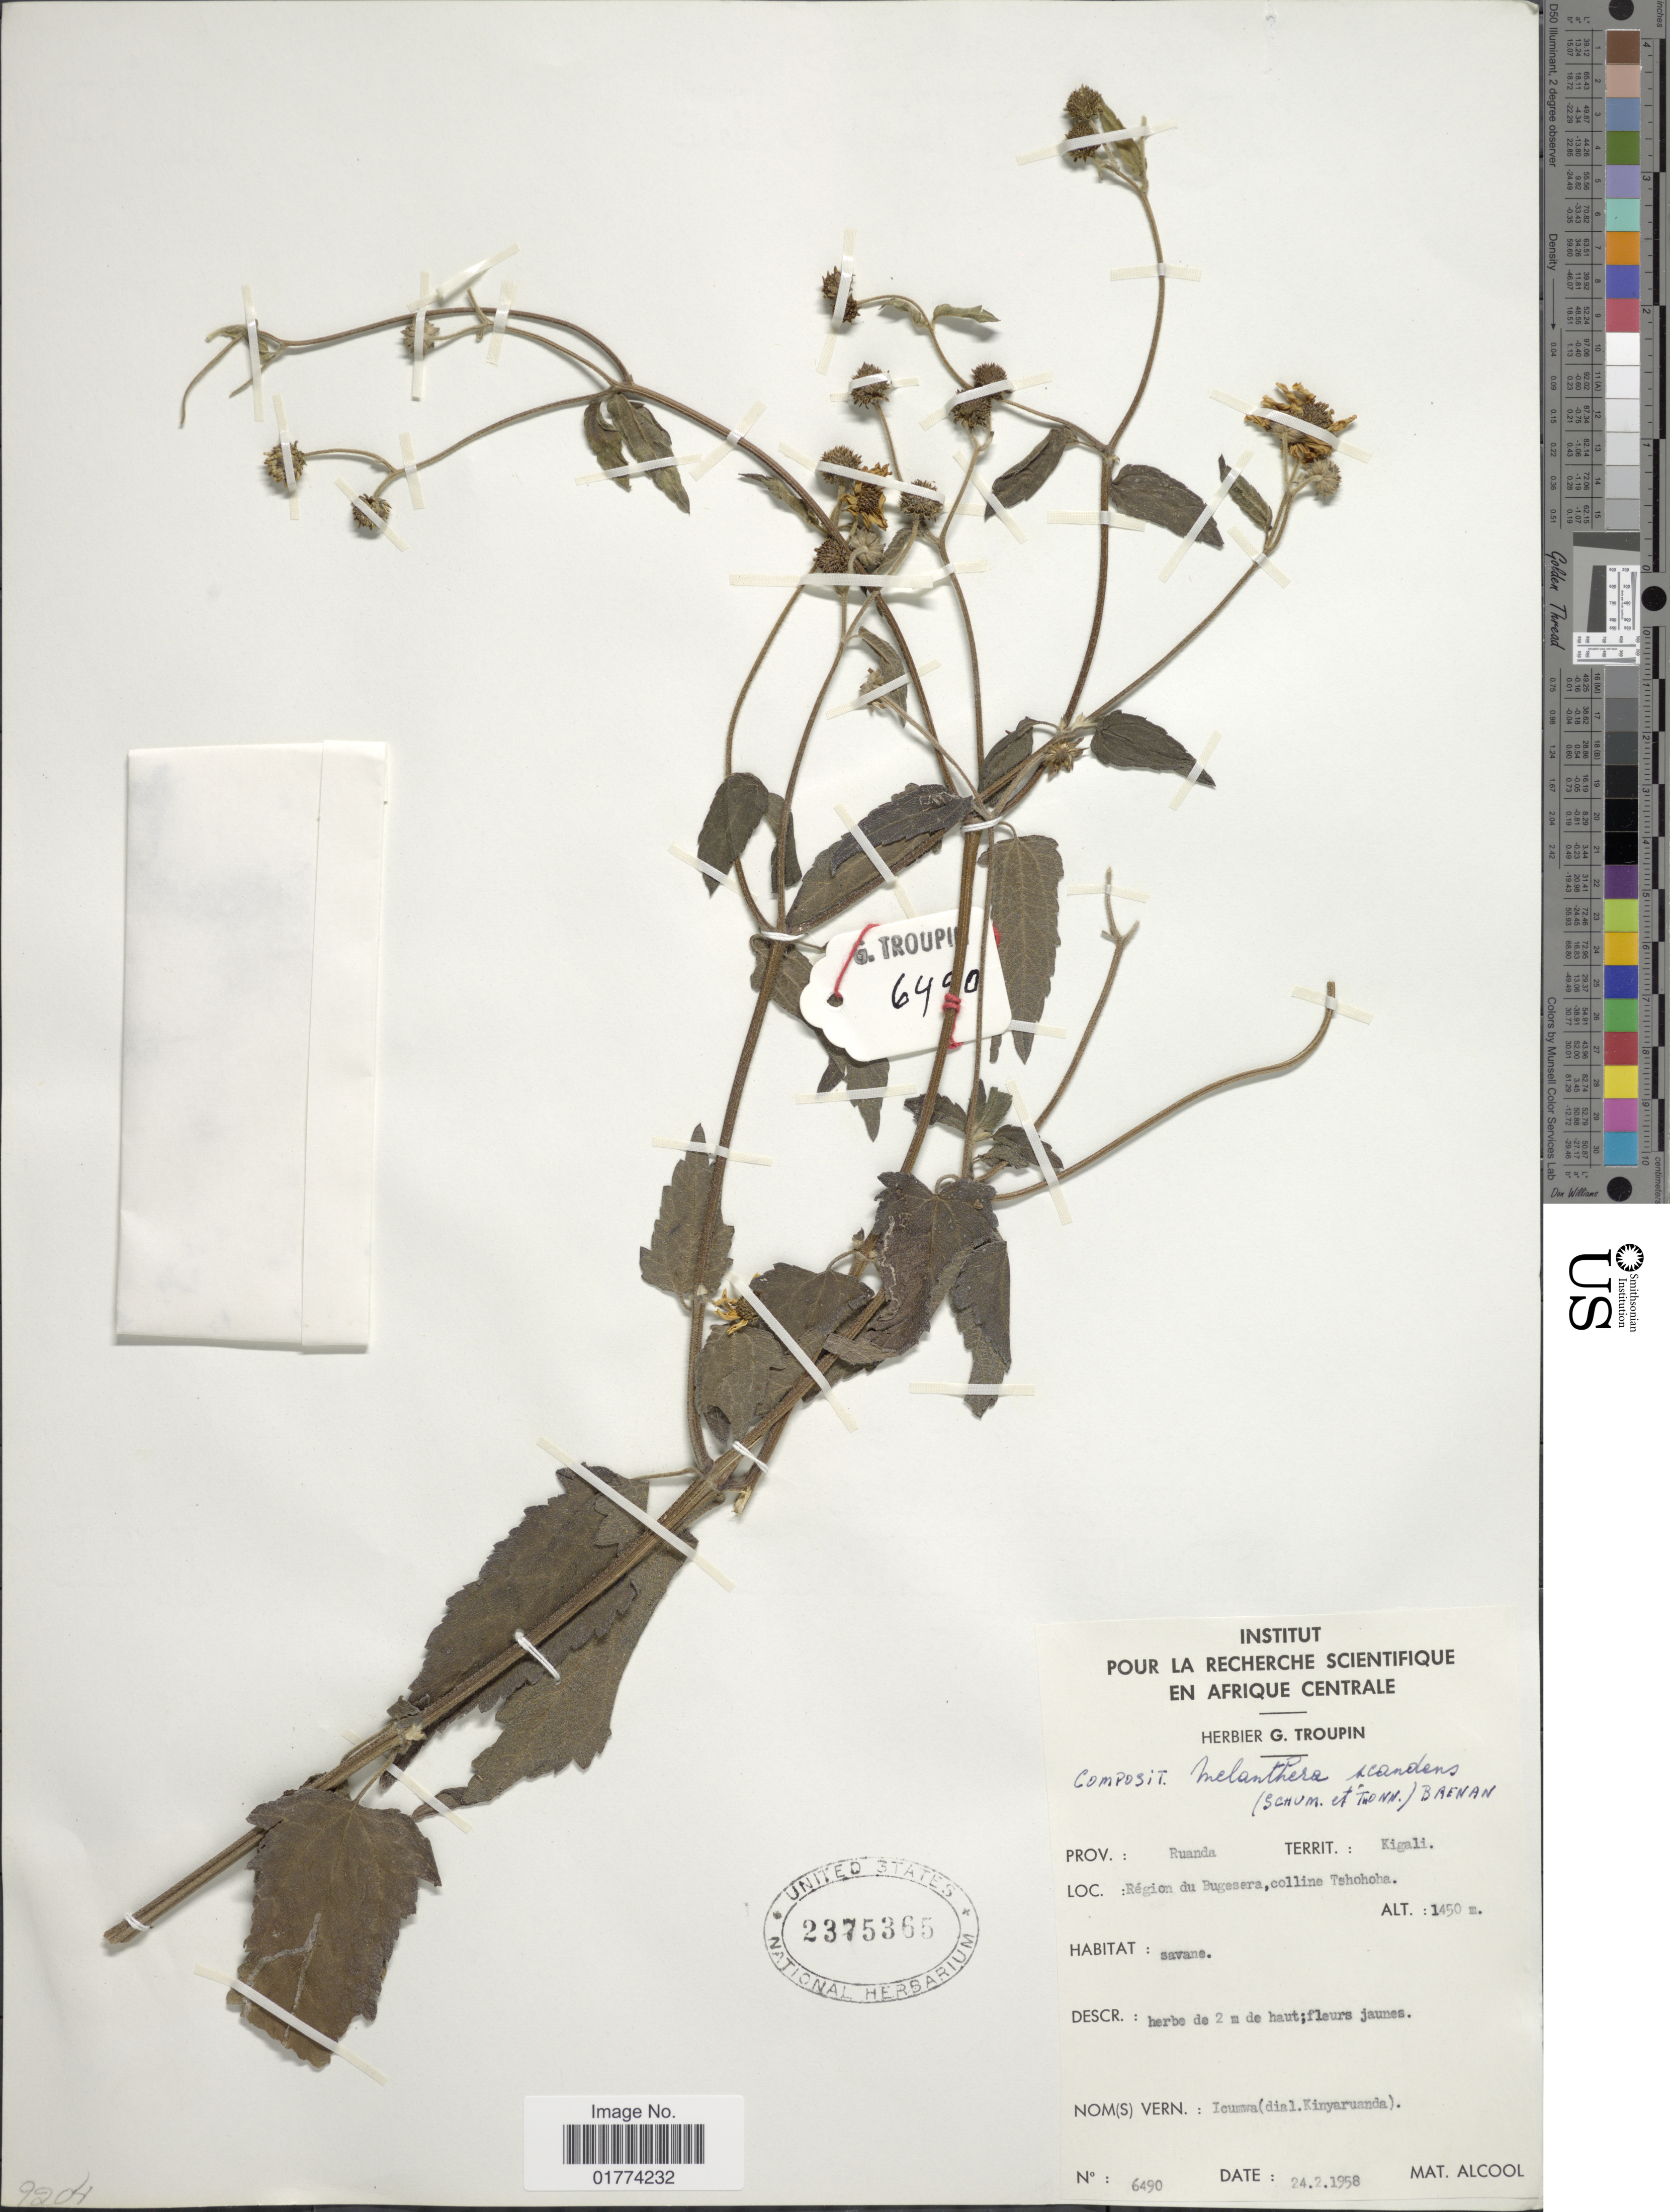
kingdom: Plantae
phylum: Tracheophyta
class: Magnoliopsida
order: Asterales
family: Asteraceae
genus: Melanthera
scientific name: Melanthera scandens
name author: (Schumach. & Thonn.) Brenan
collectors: ex herb. G. Troupin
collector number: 6490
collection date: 1958-02-24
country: Rwanda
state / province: Kigali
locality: Région du Bugesera, colline Tshohoha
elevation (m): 1450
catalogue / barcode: US 2375365